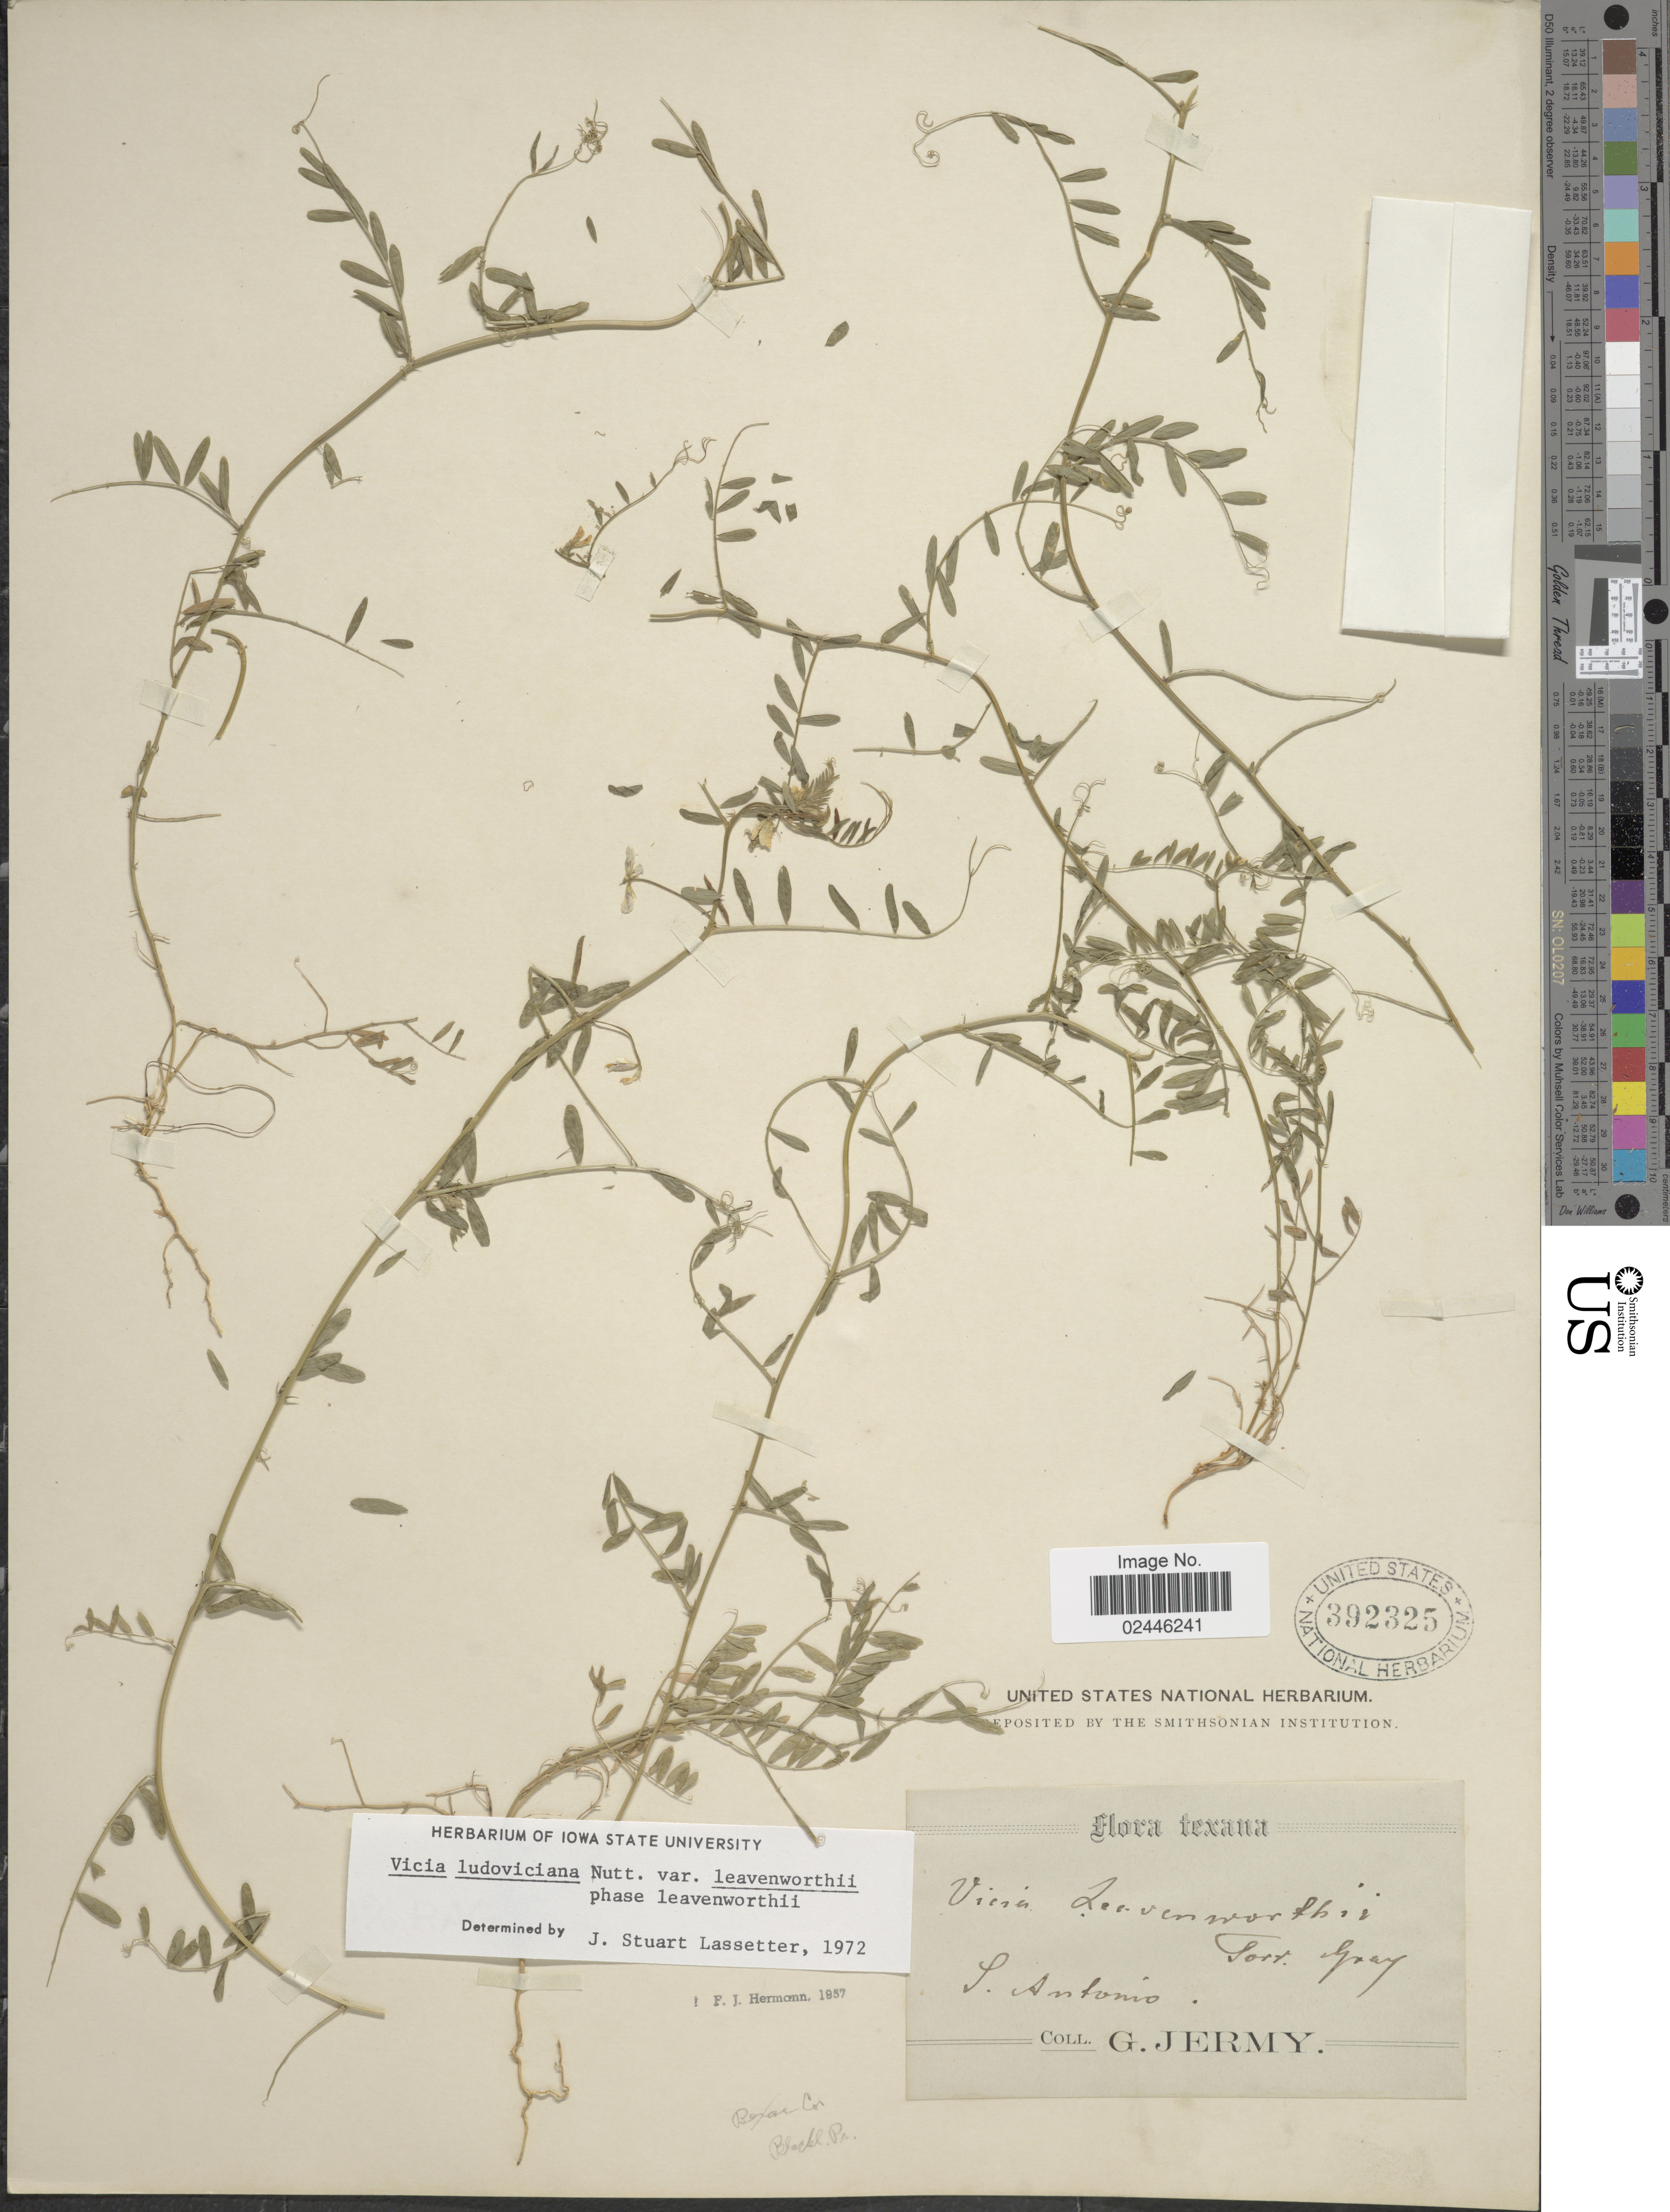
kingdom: Plantae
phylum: Tracheophyta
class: Magnoliopsida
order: Fabales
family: Fabaceae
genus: Vicia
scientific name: Vicia ludoviciana var. leavenworthii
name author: (Torr. & A. Gray) Broich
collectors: G. Jermy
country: United States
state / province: Texas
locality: S. Antonio. Fort Gray. Bexar Co. Blackl. Pr.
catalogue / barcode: US 392325